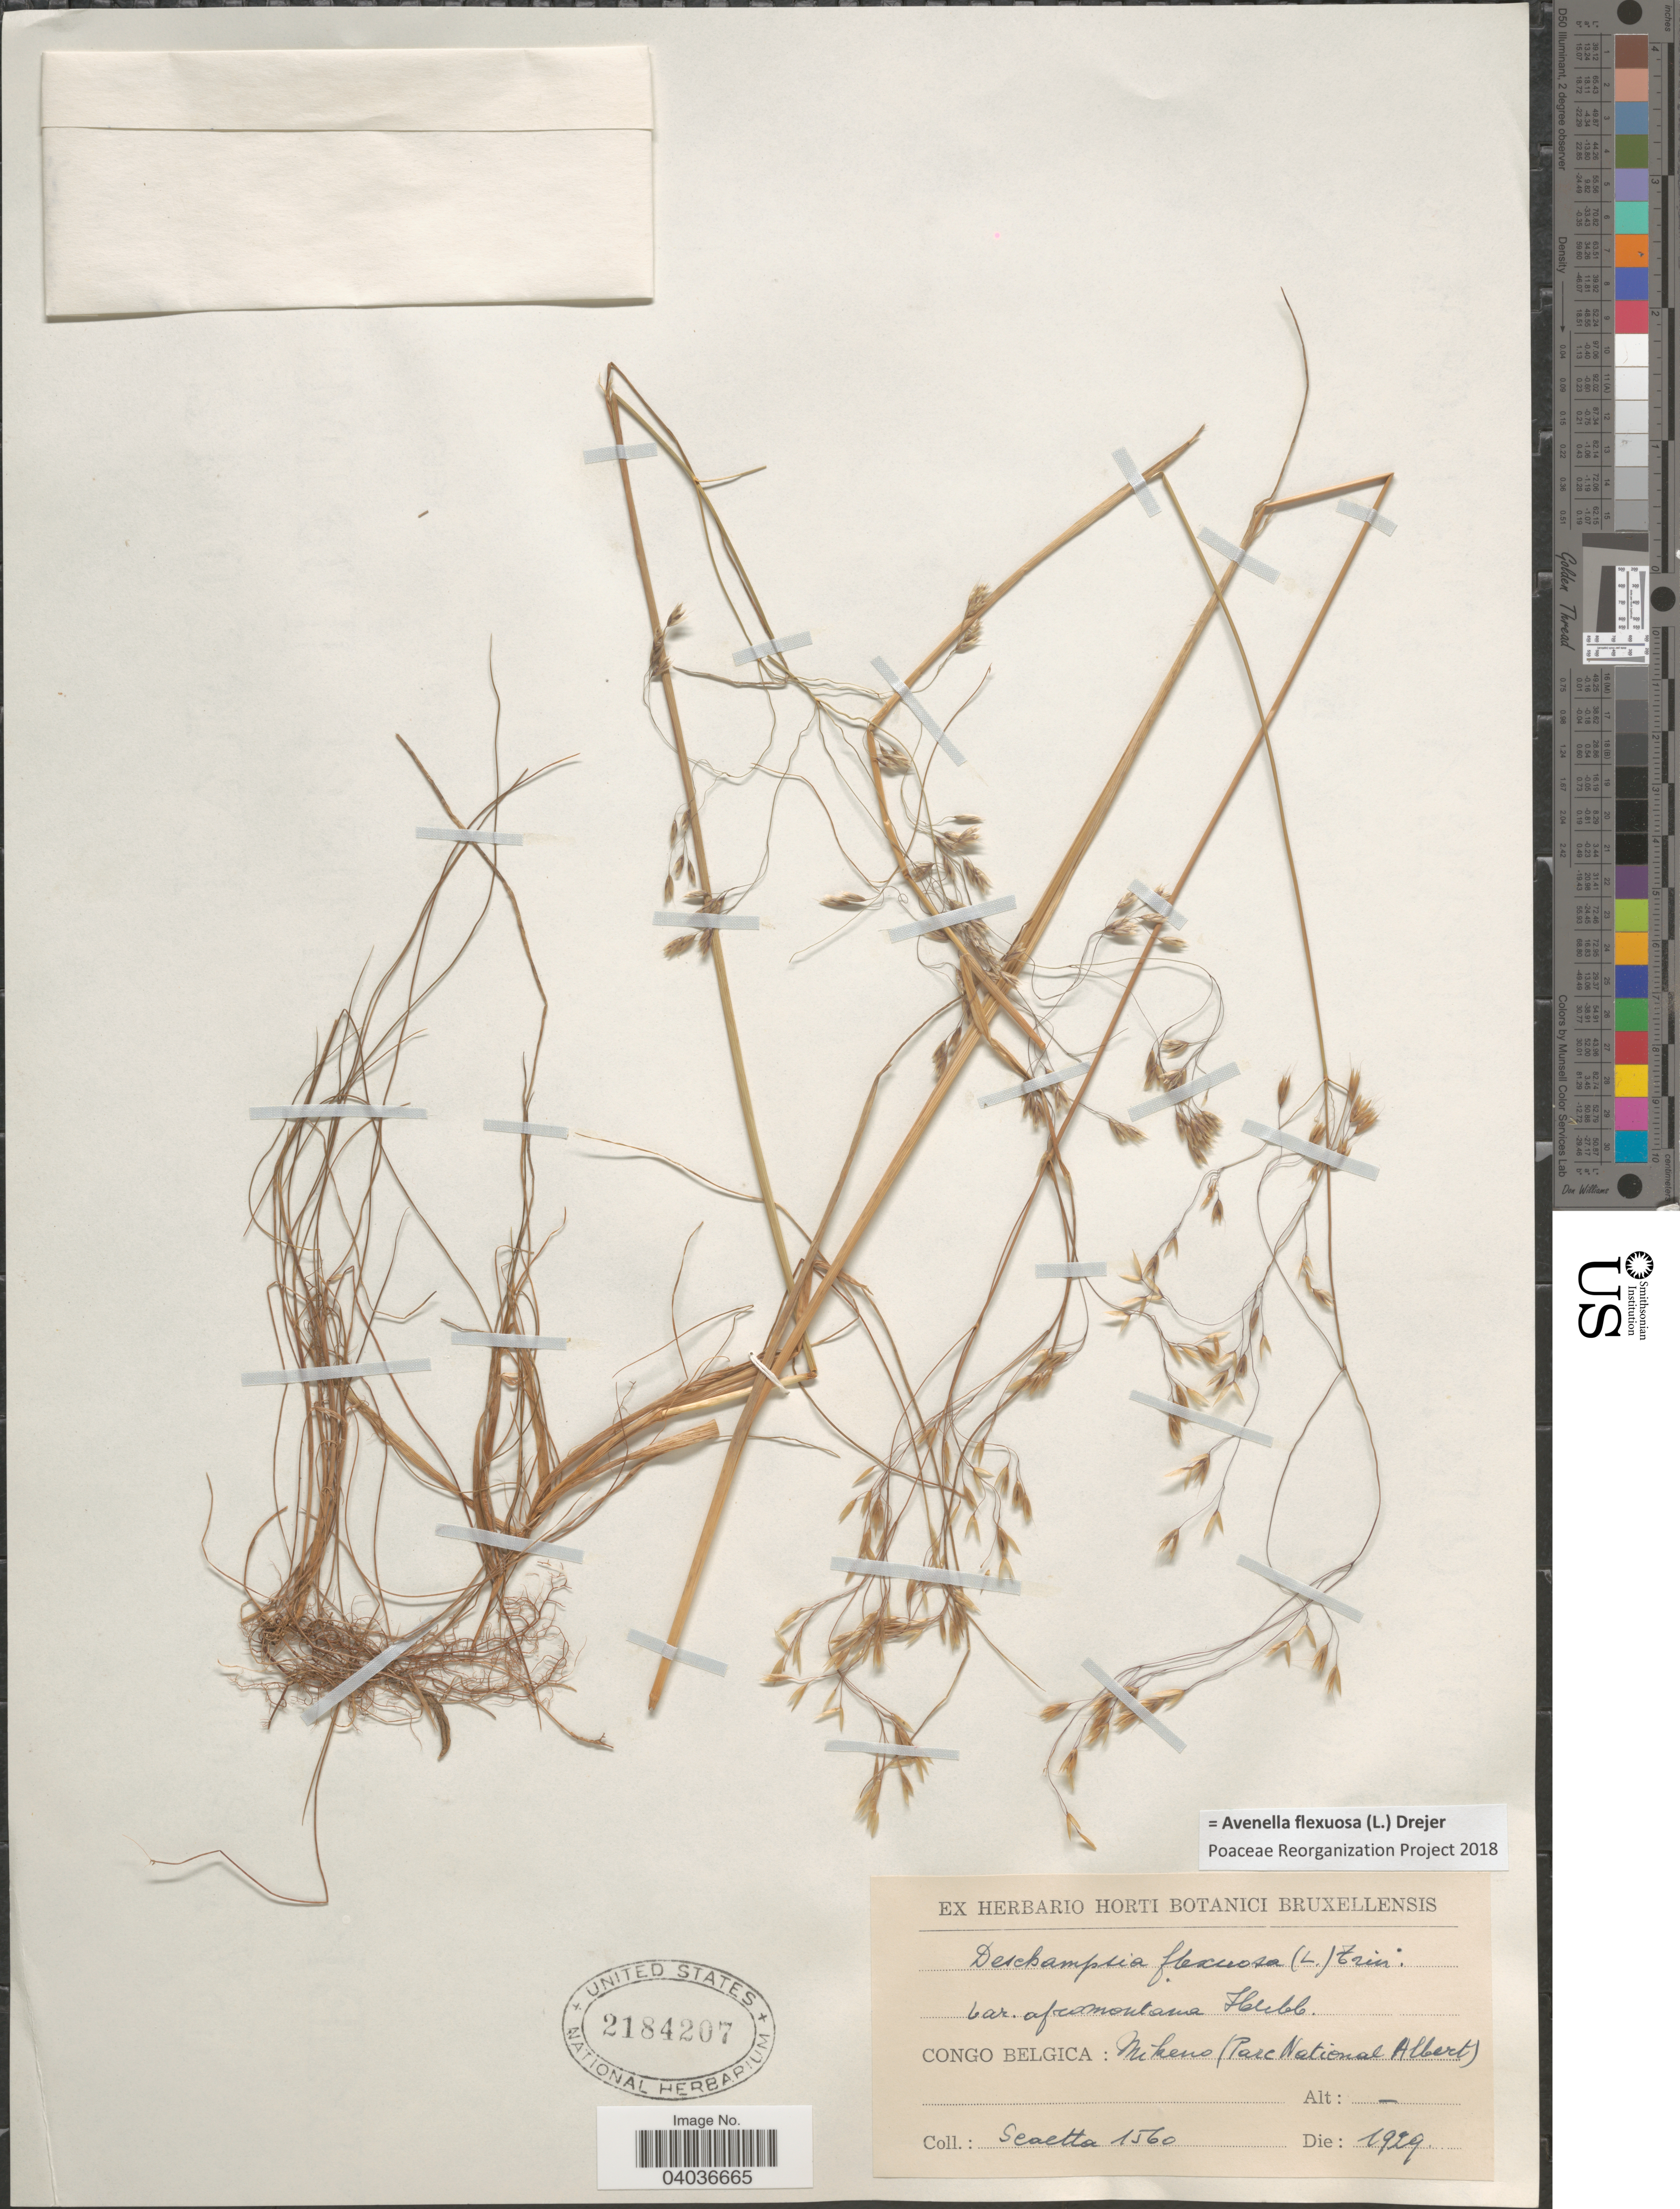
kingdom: Plantae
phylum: Tracheophyta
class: Liliopsida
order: Poales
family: Poaceae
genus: Avenella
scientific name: Avenella flexuosa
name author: (L.) Drejer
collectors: Seaetta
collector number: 1560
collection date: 1929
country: Congo, Democratic Republic of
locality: Congo Belgica: Mikeno (Parc National Albert).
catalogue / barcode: US 2184207